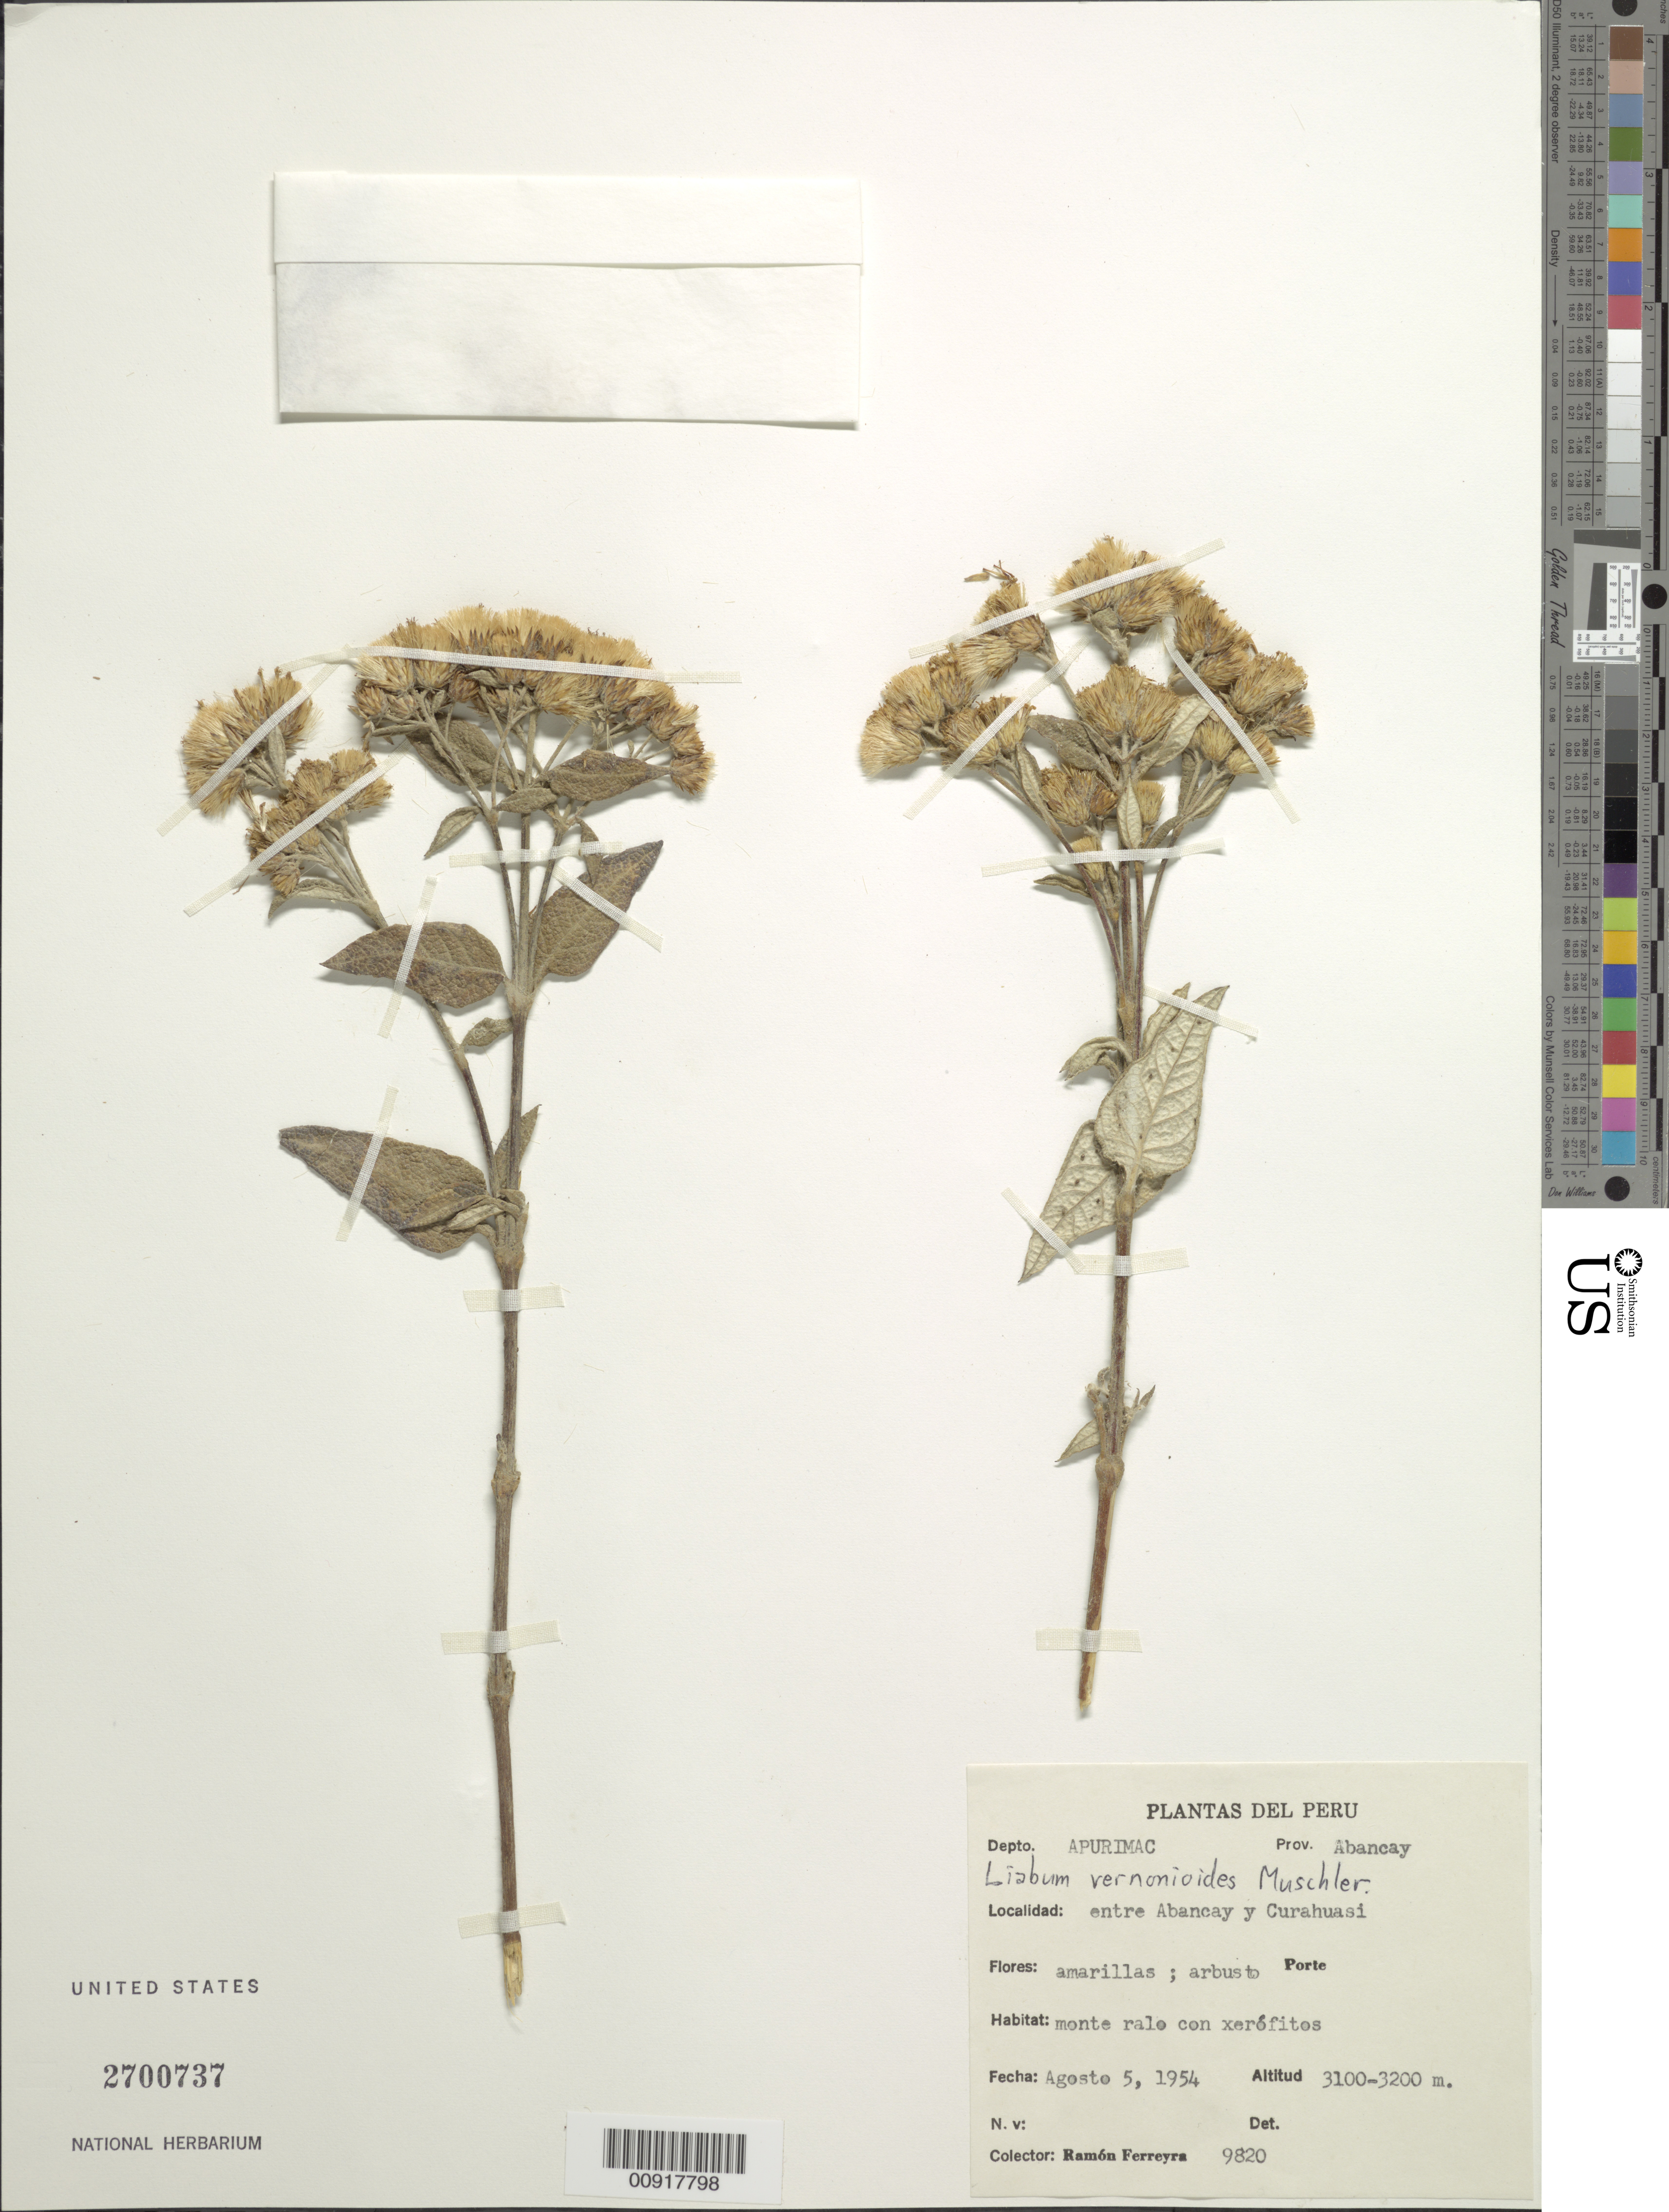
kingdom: Plantae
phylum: Tracheophyta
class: Magnoliopsida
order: Asterales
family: Asteraceae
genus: Ferreyranthus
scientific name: Ferreyranthus vernonioides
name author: (Muschl.) H. Rob. & Brettell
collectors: R. A. Ferreyra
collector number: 9820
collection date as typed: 5 August 1954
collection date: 1954-08-05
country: Peru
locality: Prov. Abancay, Dpto. Apurímac, entre Abancay Y Curahuasi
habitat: Monte ralo con xerófotes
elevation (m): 3100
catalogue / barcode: US 2700737